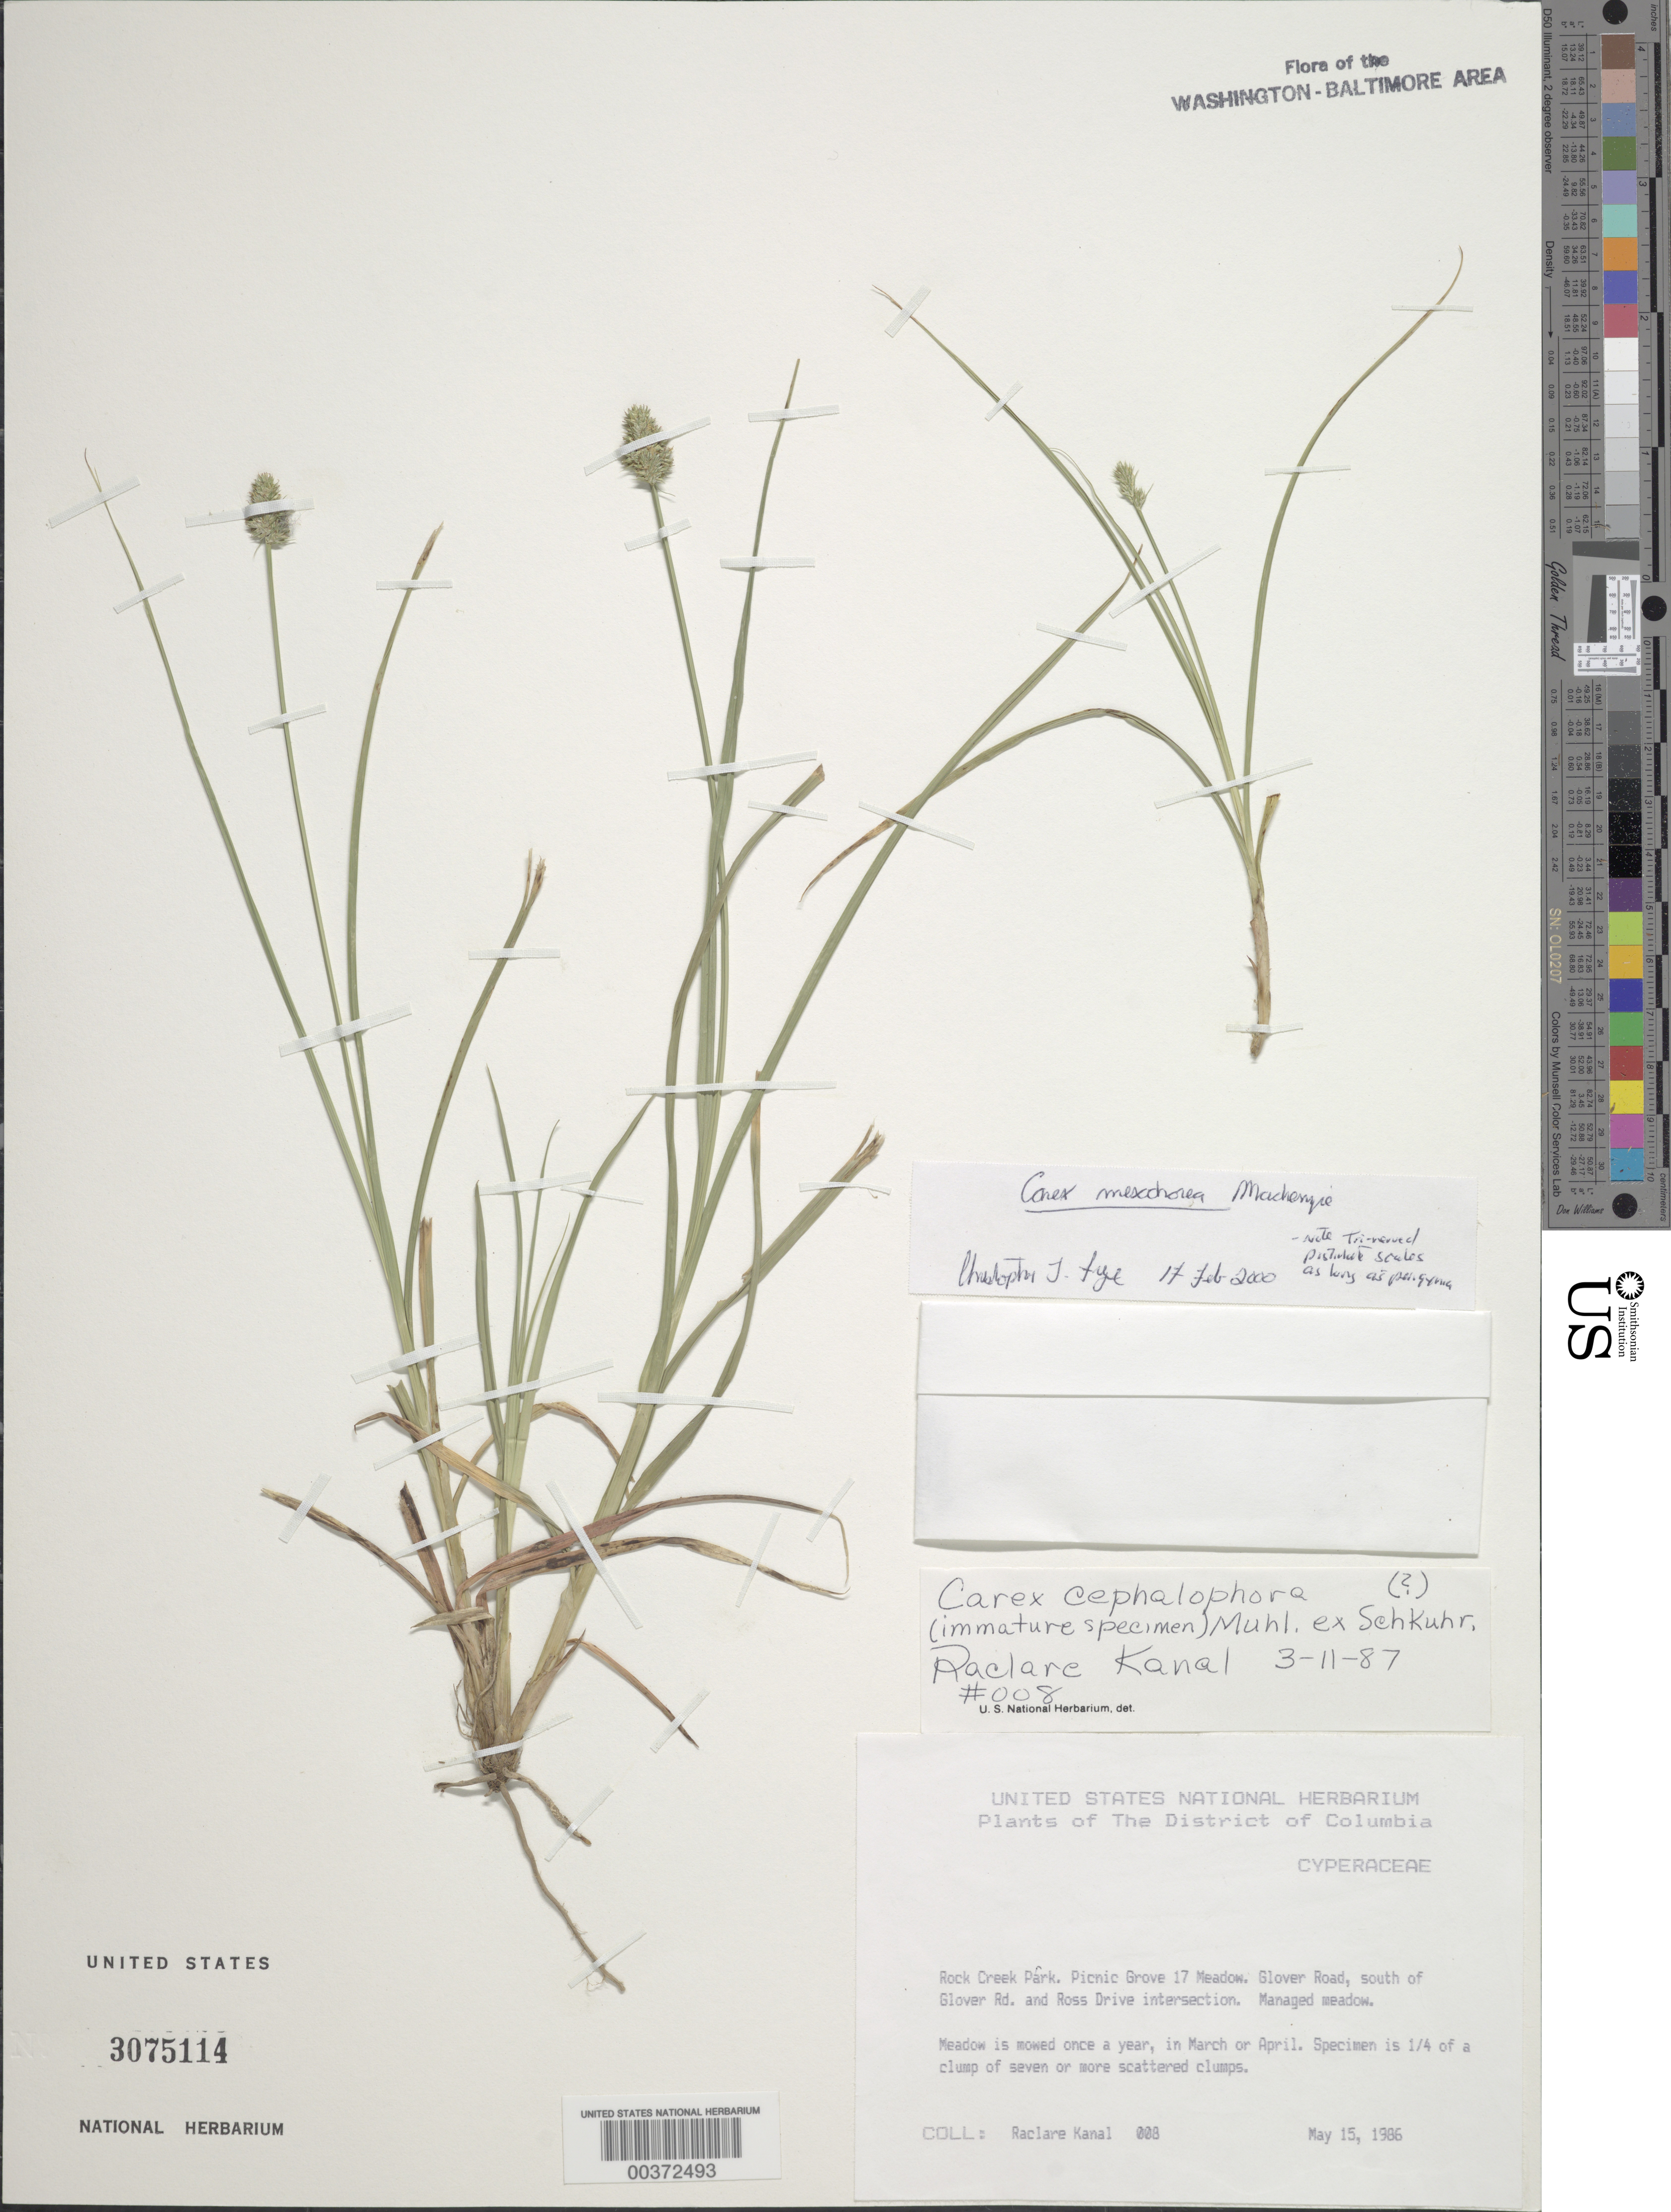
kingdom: Plantae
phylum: Tracheophyta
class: Liliopsida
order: Poales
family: Cyperaceae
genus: Carex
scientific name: Carex mesochorea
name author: Mack.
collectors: R. Kanal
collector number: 008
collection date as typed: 15 May 1986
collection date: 1986-05-15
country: United States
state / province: District of Columbia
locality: Rock Creek Park, picnic Grove 17 meadow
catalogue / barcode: US 3075114